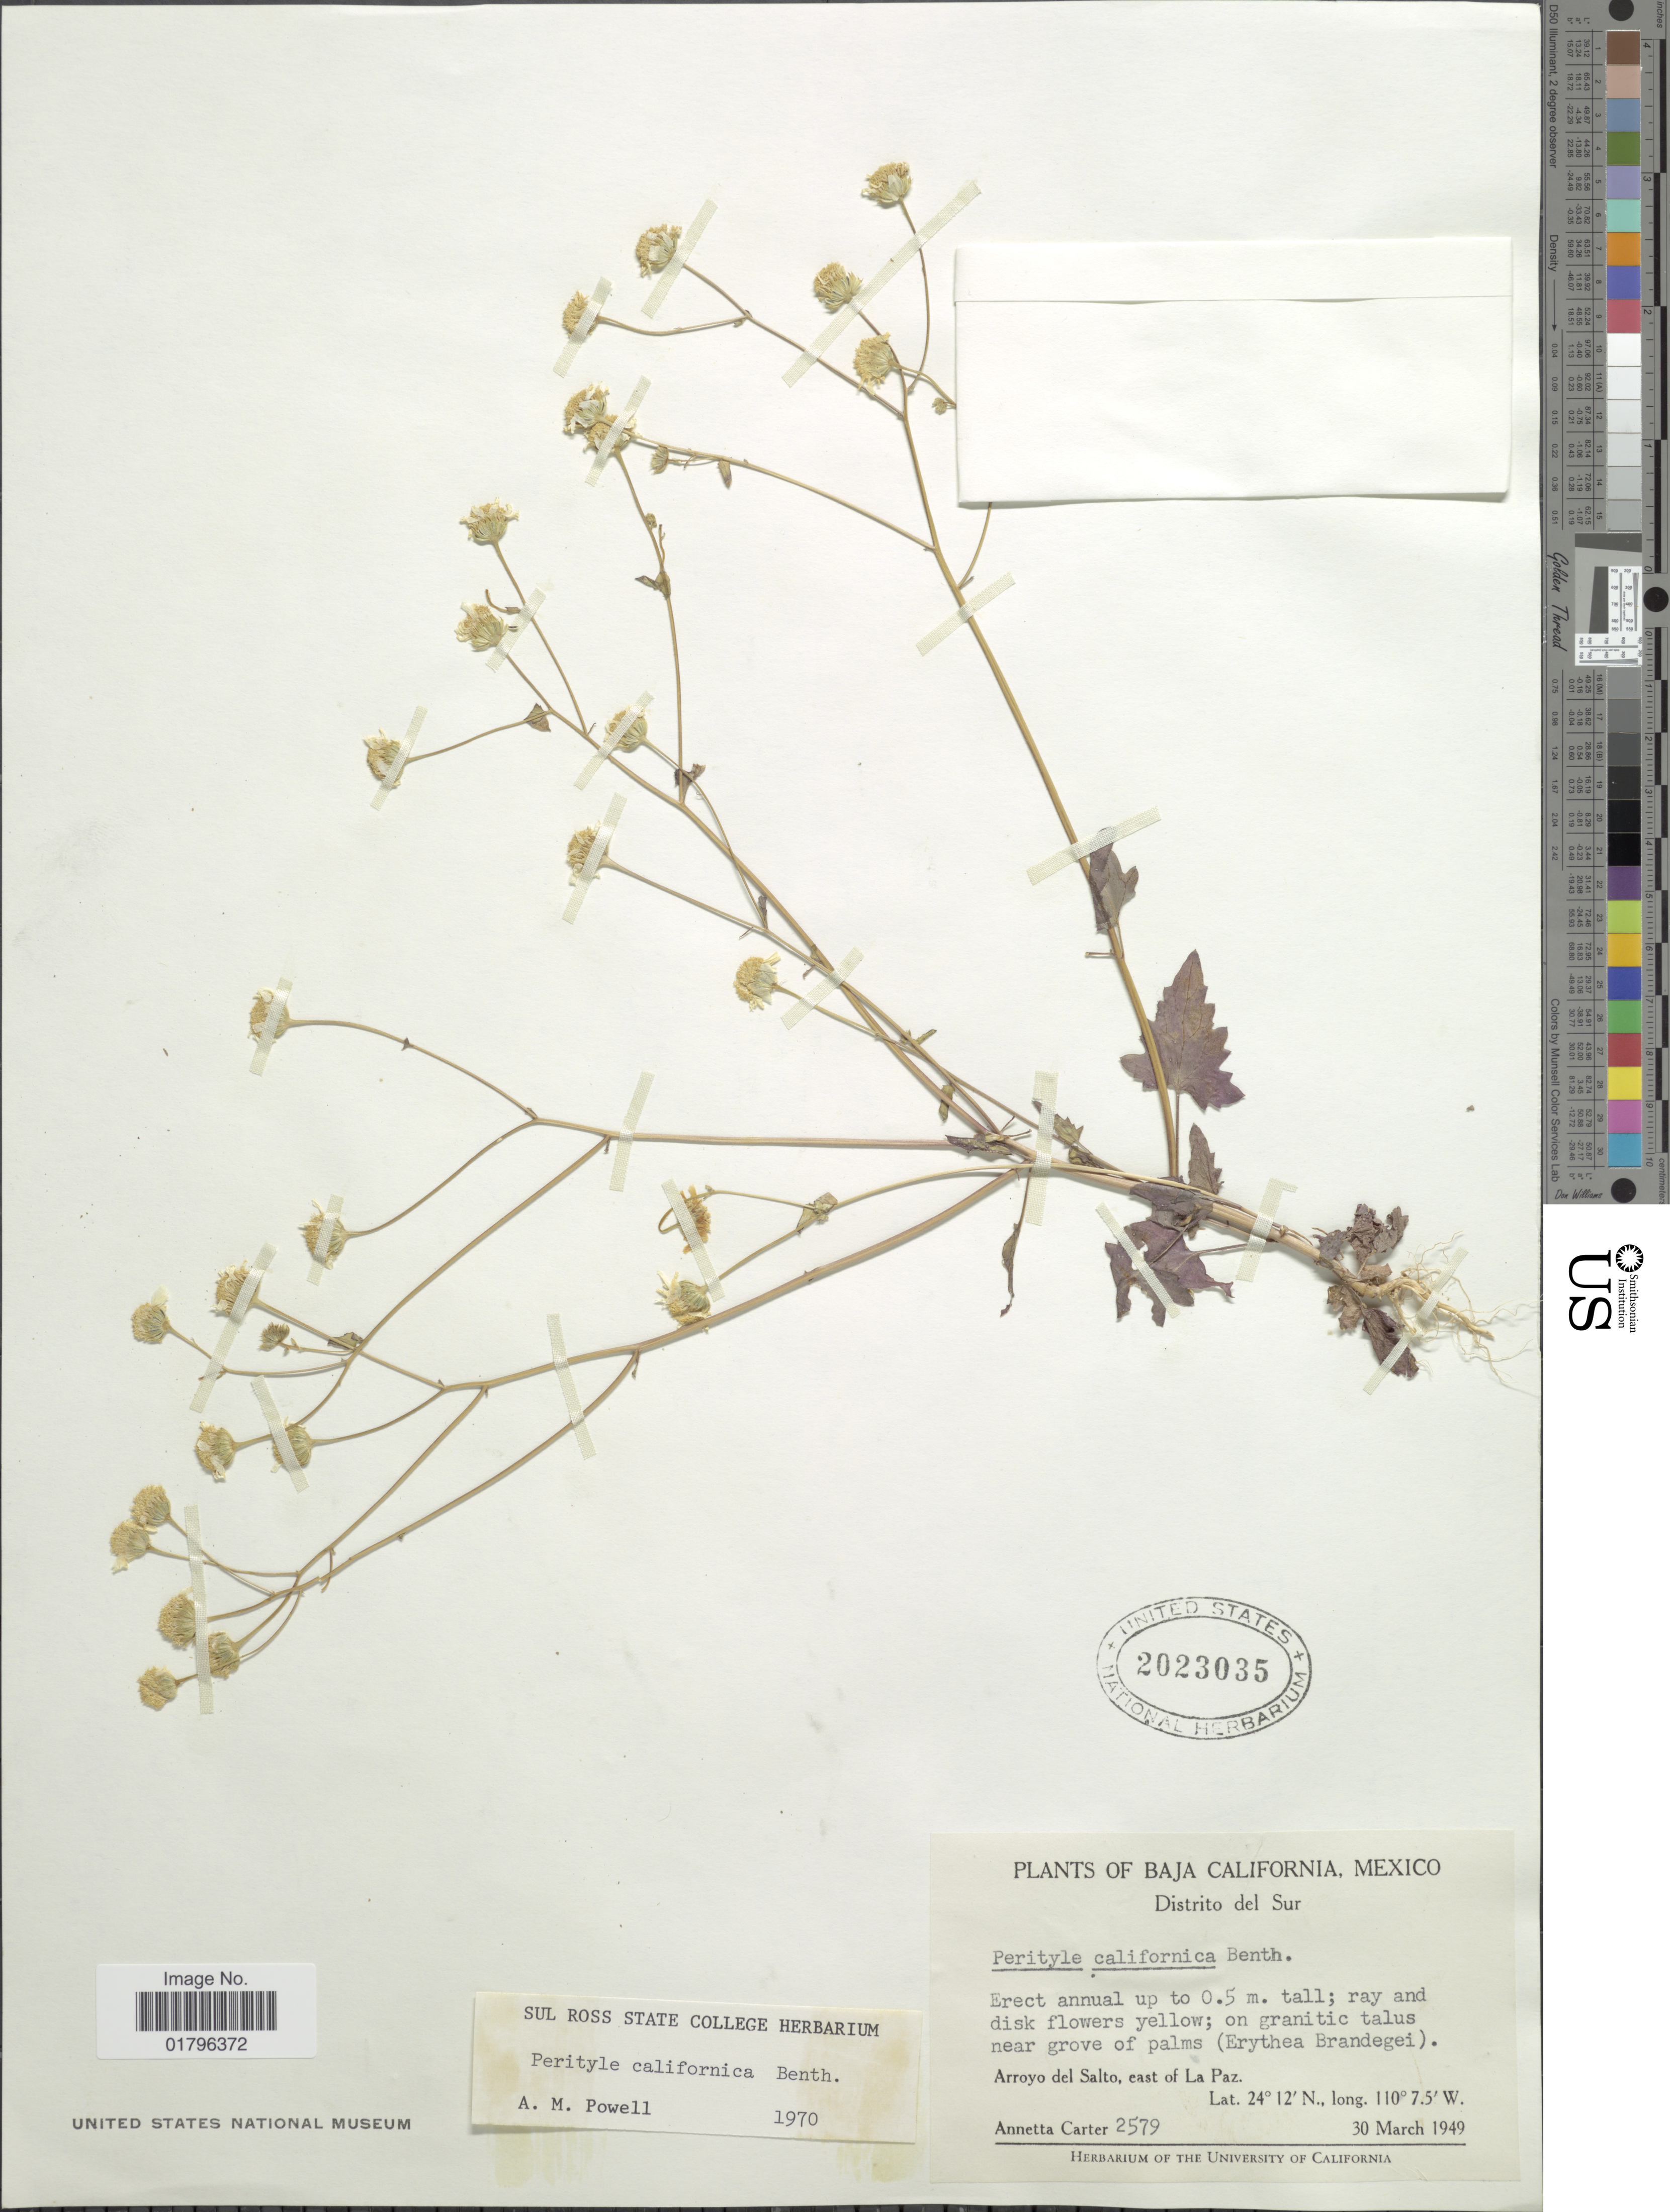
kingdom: Plantae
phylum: Tracheophyta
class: Magnoliopsida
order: Asterales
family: Asteraceae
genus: Perityle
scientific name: Perityle californica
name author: Benth.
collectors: A. M. Carter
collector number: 2579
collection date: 1949-03-30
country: Mexico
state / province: Baja California Sur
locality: Distrito del Sur, Arroyo del Salto, east of La Paz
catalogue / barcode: US 2023035